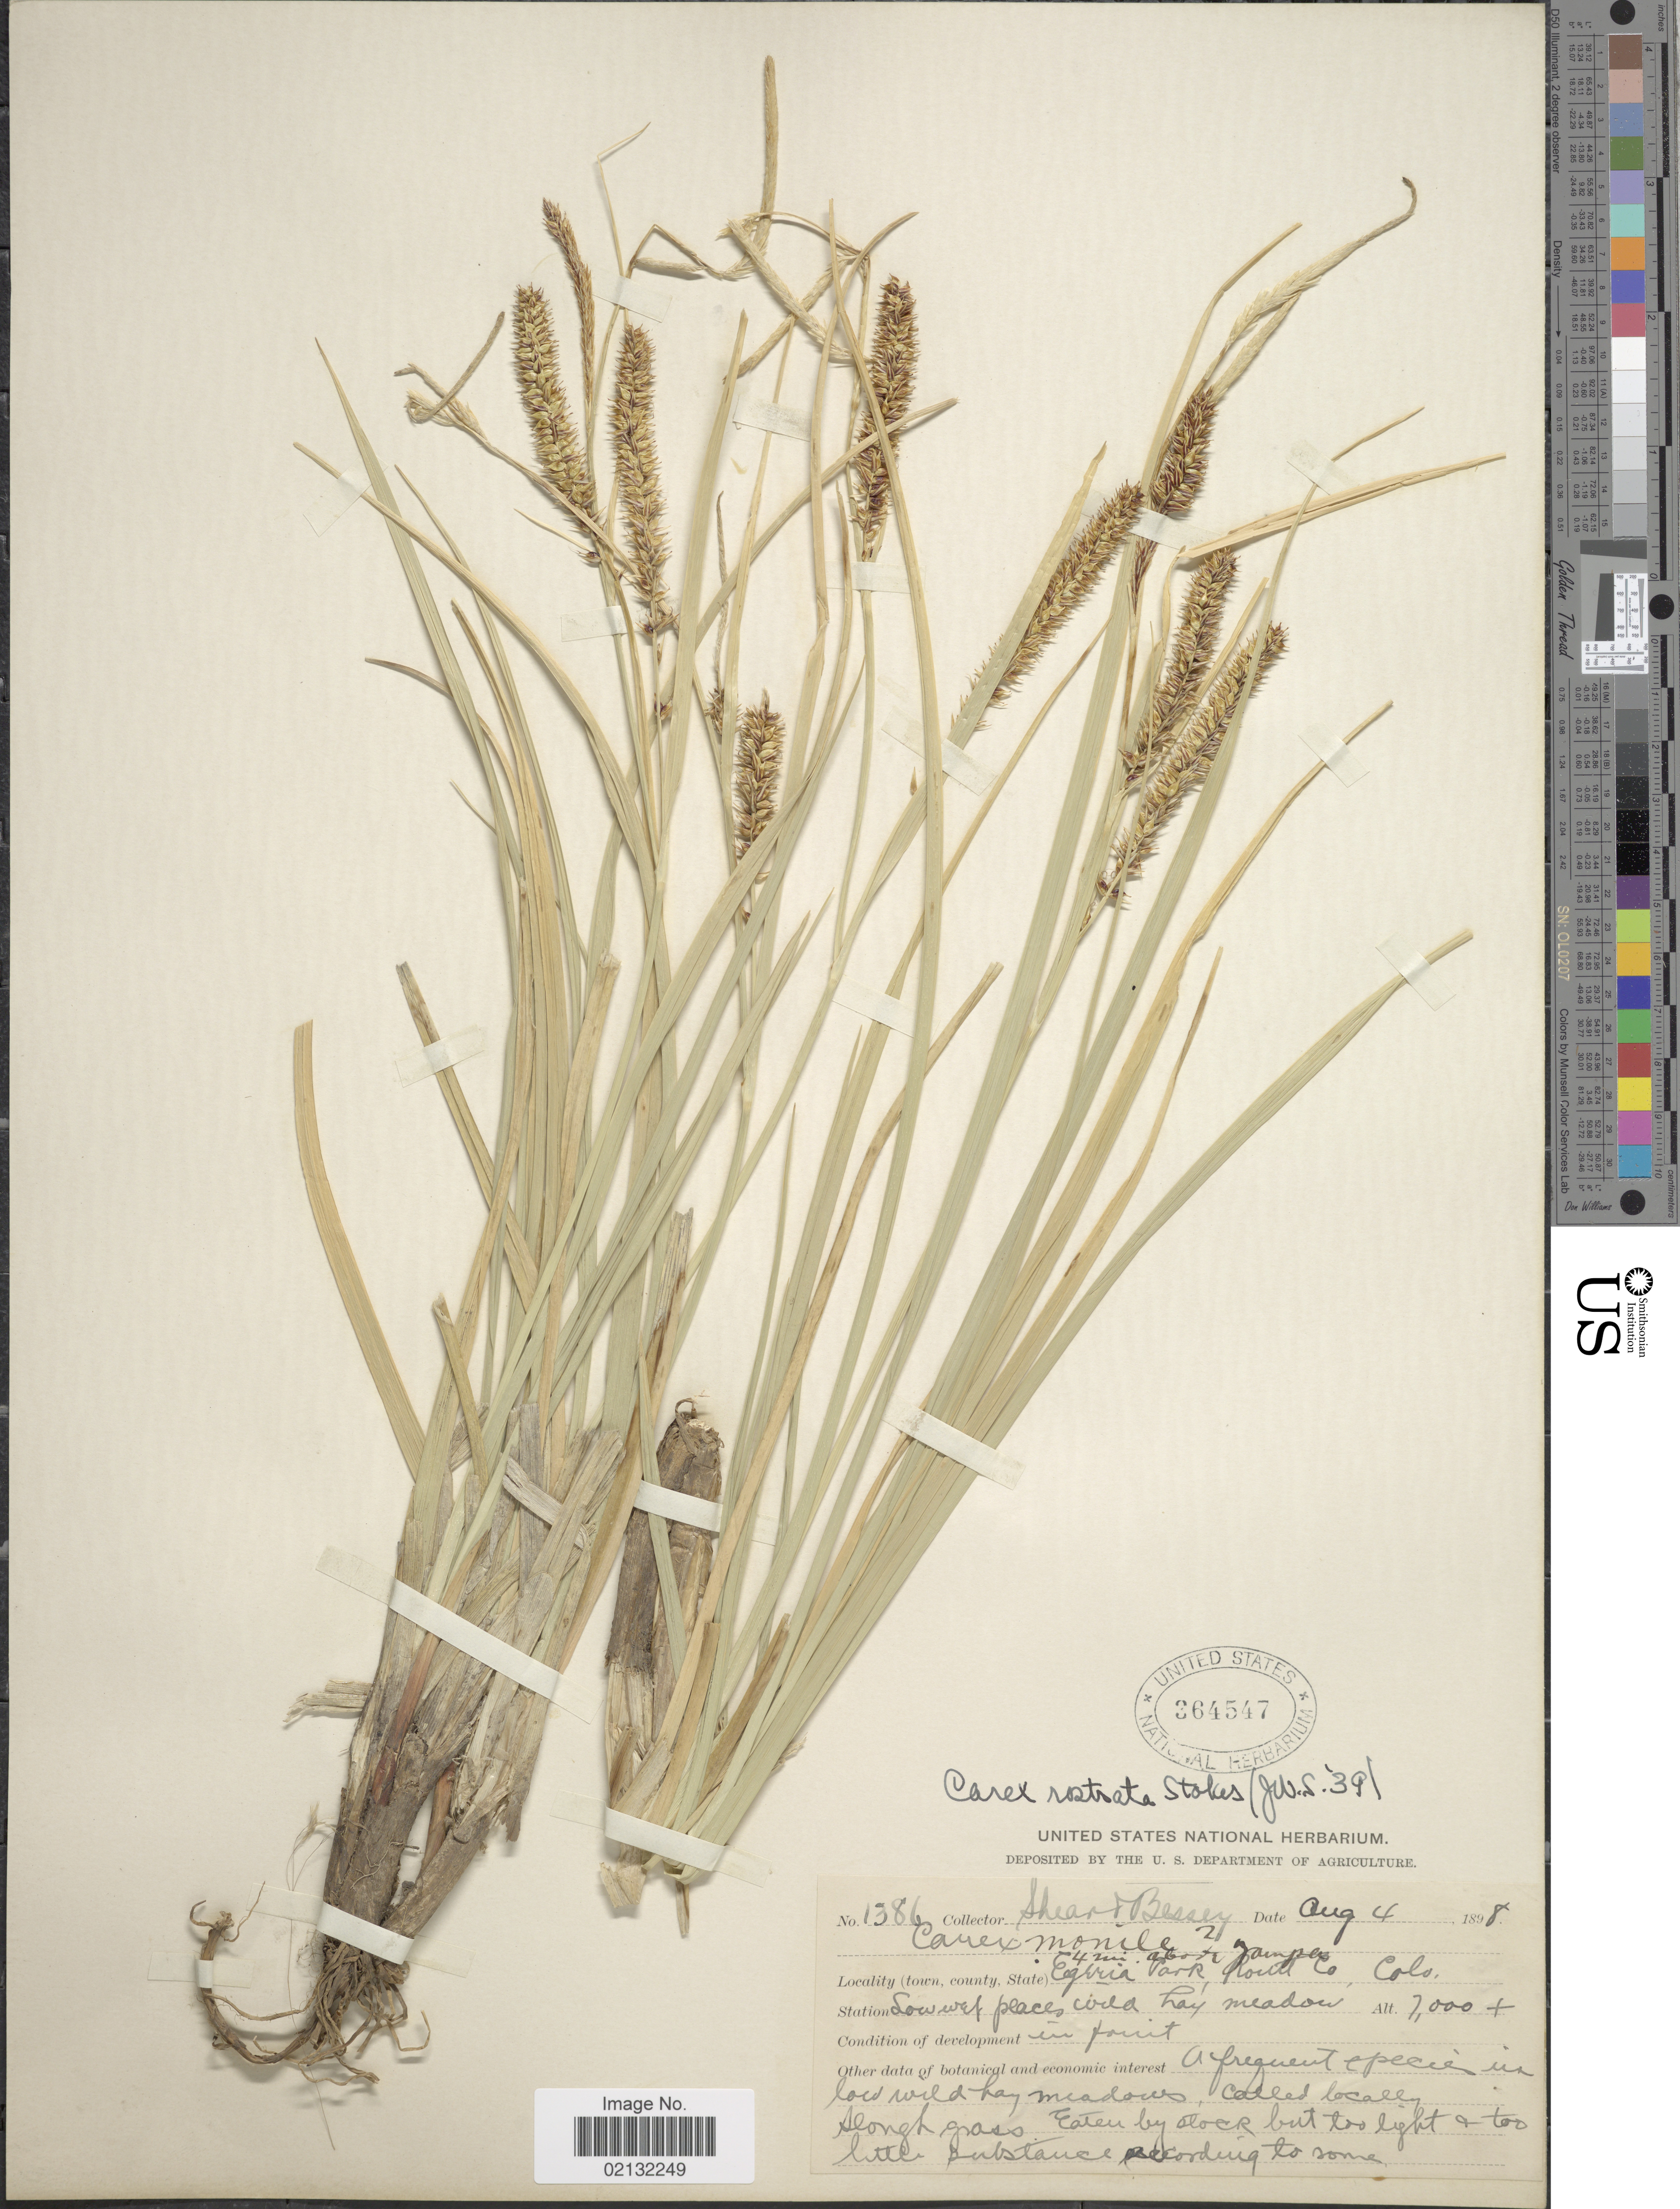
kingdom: Plantae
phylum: Tracheophyta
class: Liliopsida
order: Poales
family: Cyperaceae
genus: Carex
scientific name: Carex rostrata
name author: Stokes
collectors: -- Shear & -. Bessey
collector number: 1386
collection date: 1898-08-04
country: United States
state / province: Colorado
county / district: Routt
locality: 4 mi. about Yamper Egeria Park, Routt Co.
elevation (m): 2134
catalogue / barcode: US 364547